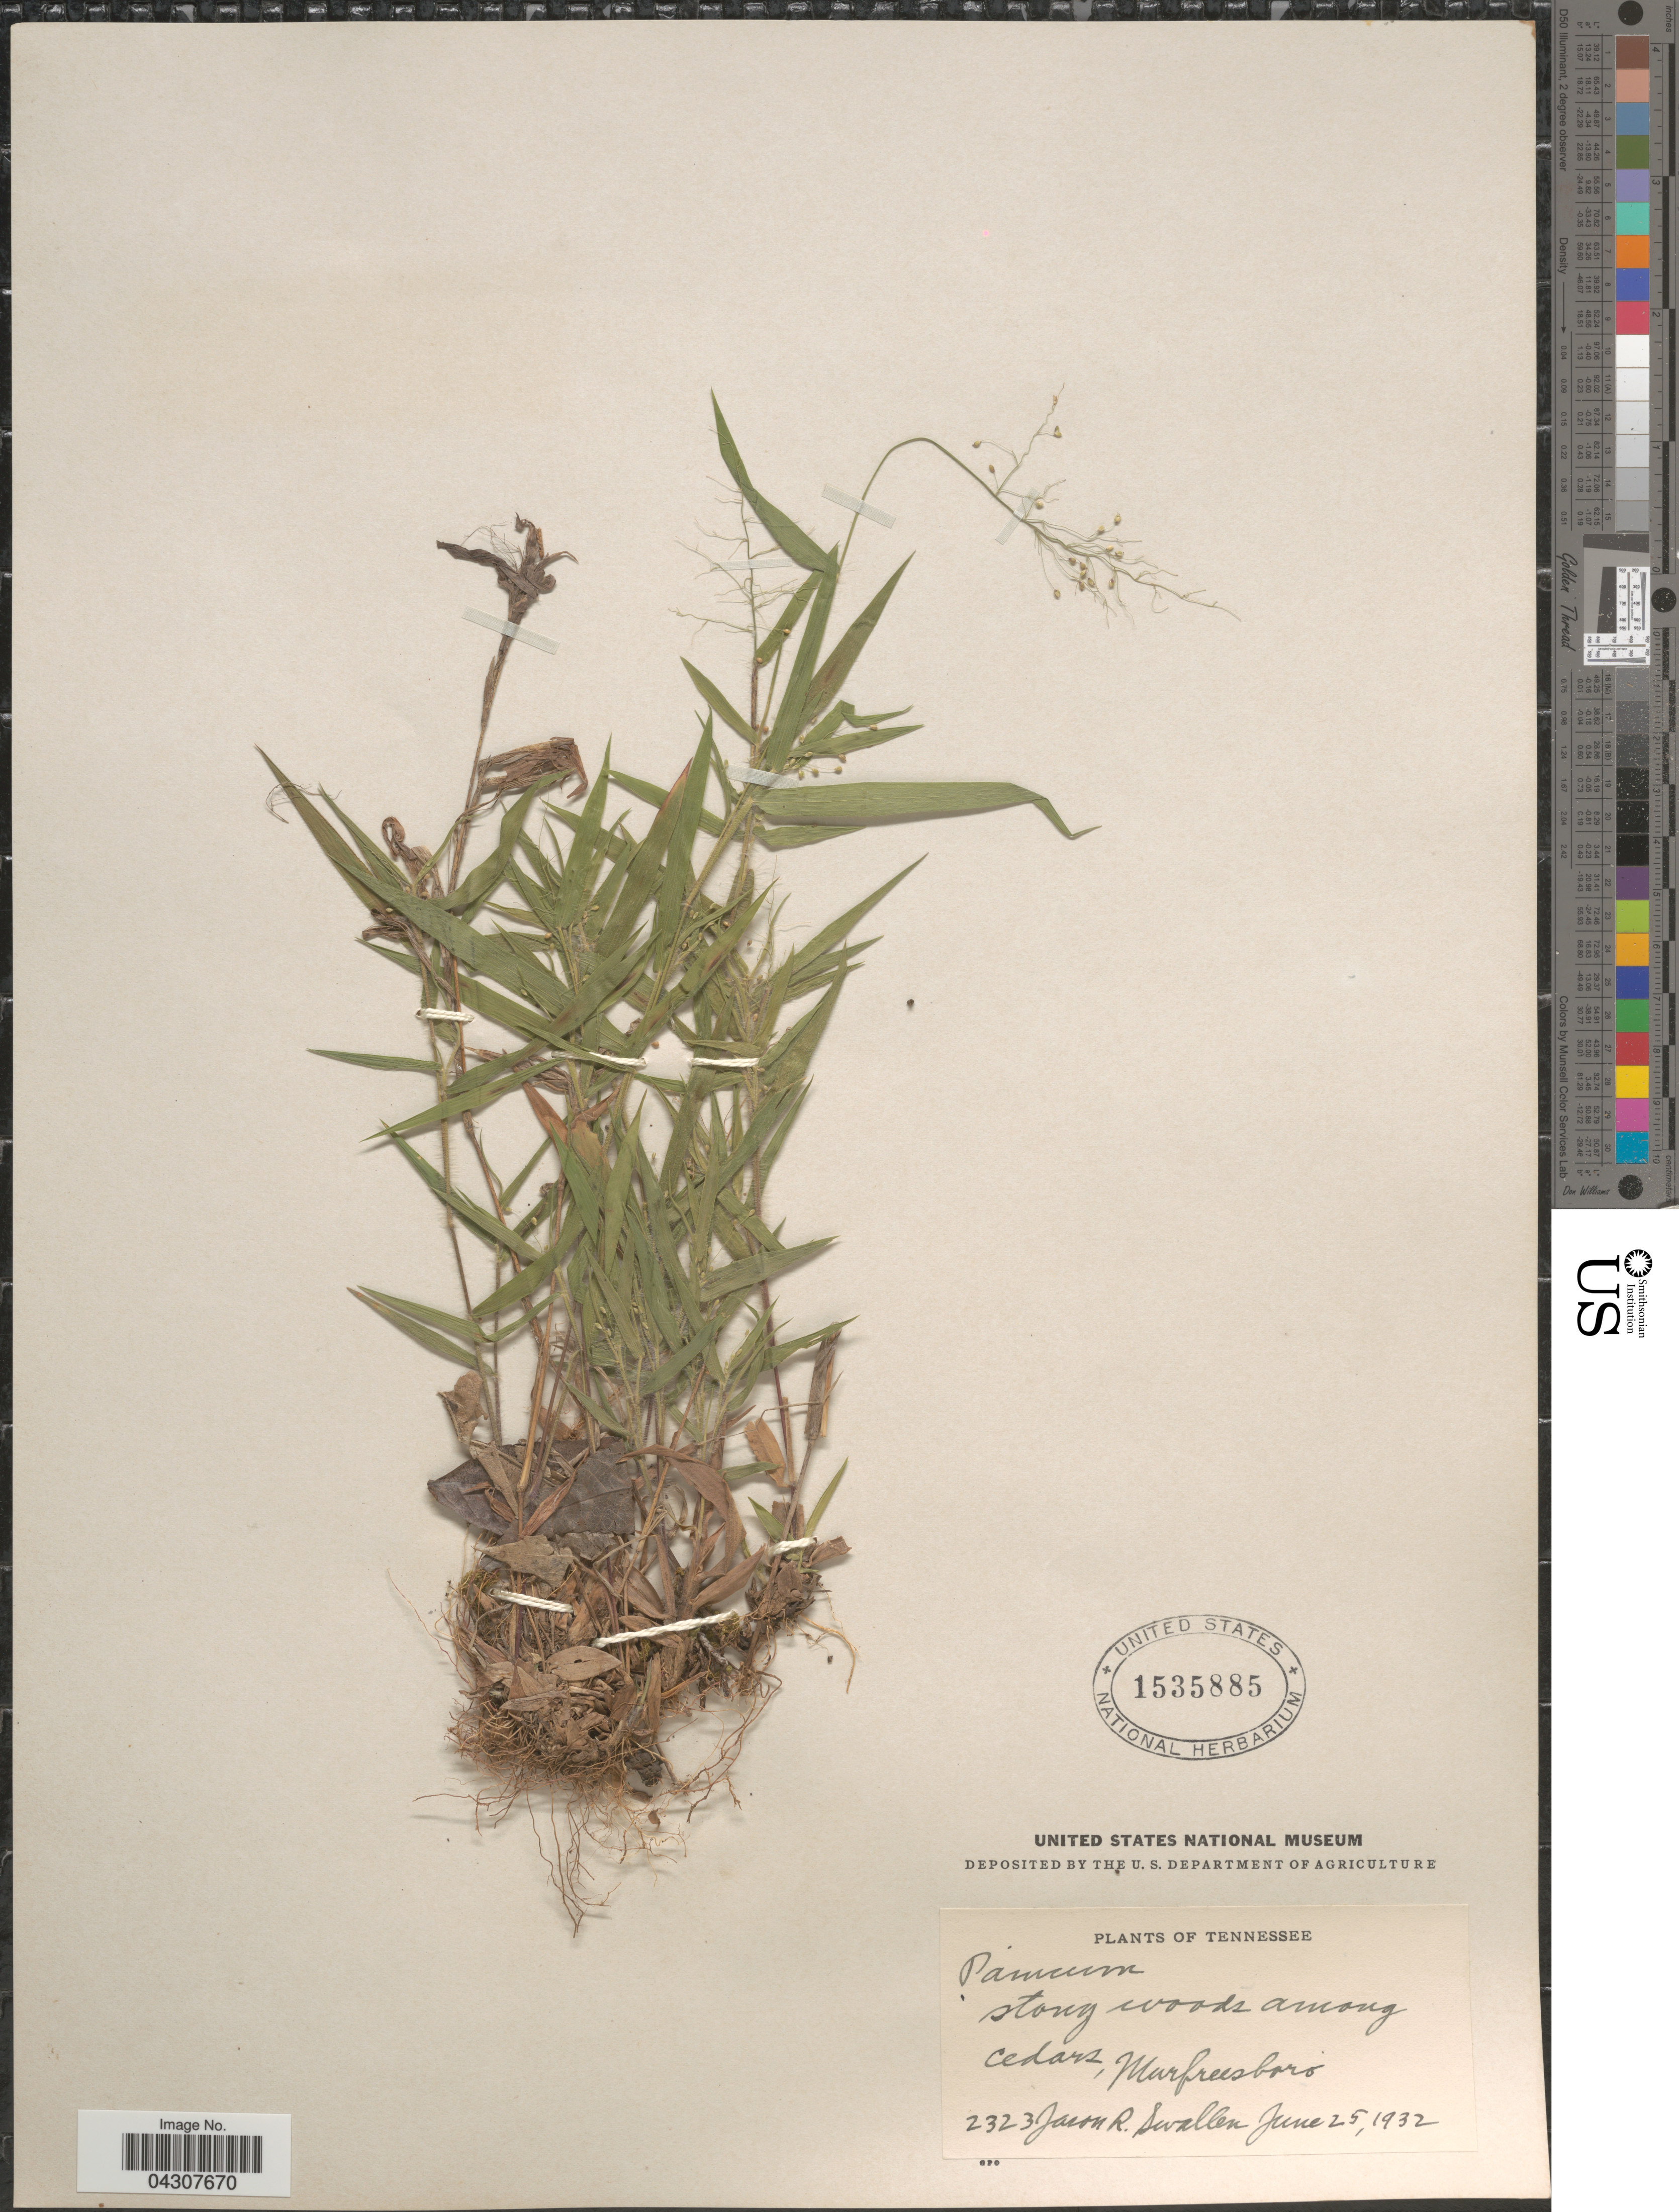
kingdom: Plantae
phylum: Tracheophyta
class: Liliopsida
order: Poales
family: Poaceae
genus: Dichanthelium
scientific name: Dichanthelium acuminatum var. acuminatum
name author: (Sw.) Gould & C.A. Clark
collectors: J. R. Swallen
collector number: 2323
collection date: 1932-06-25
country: United States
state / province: Tennessee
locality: Stony woods among cedars, Murfreesboro.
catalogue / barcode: US 1535885